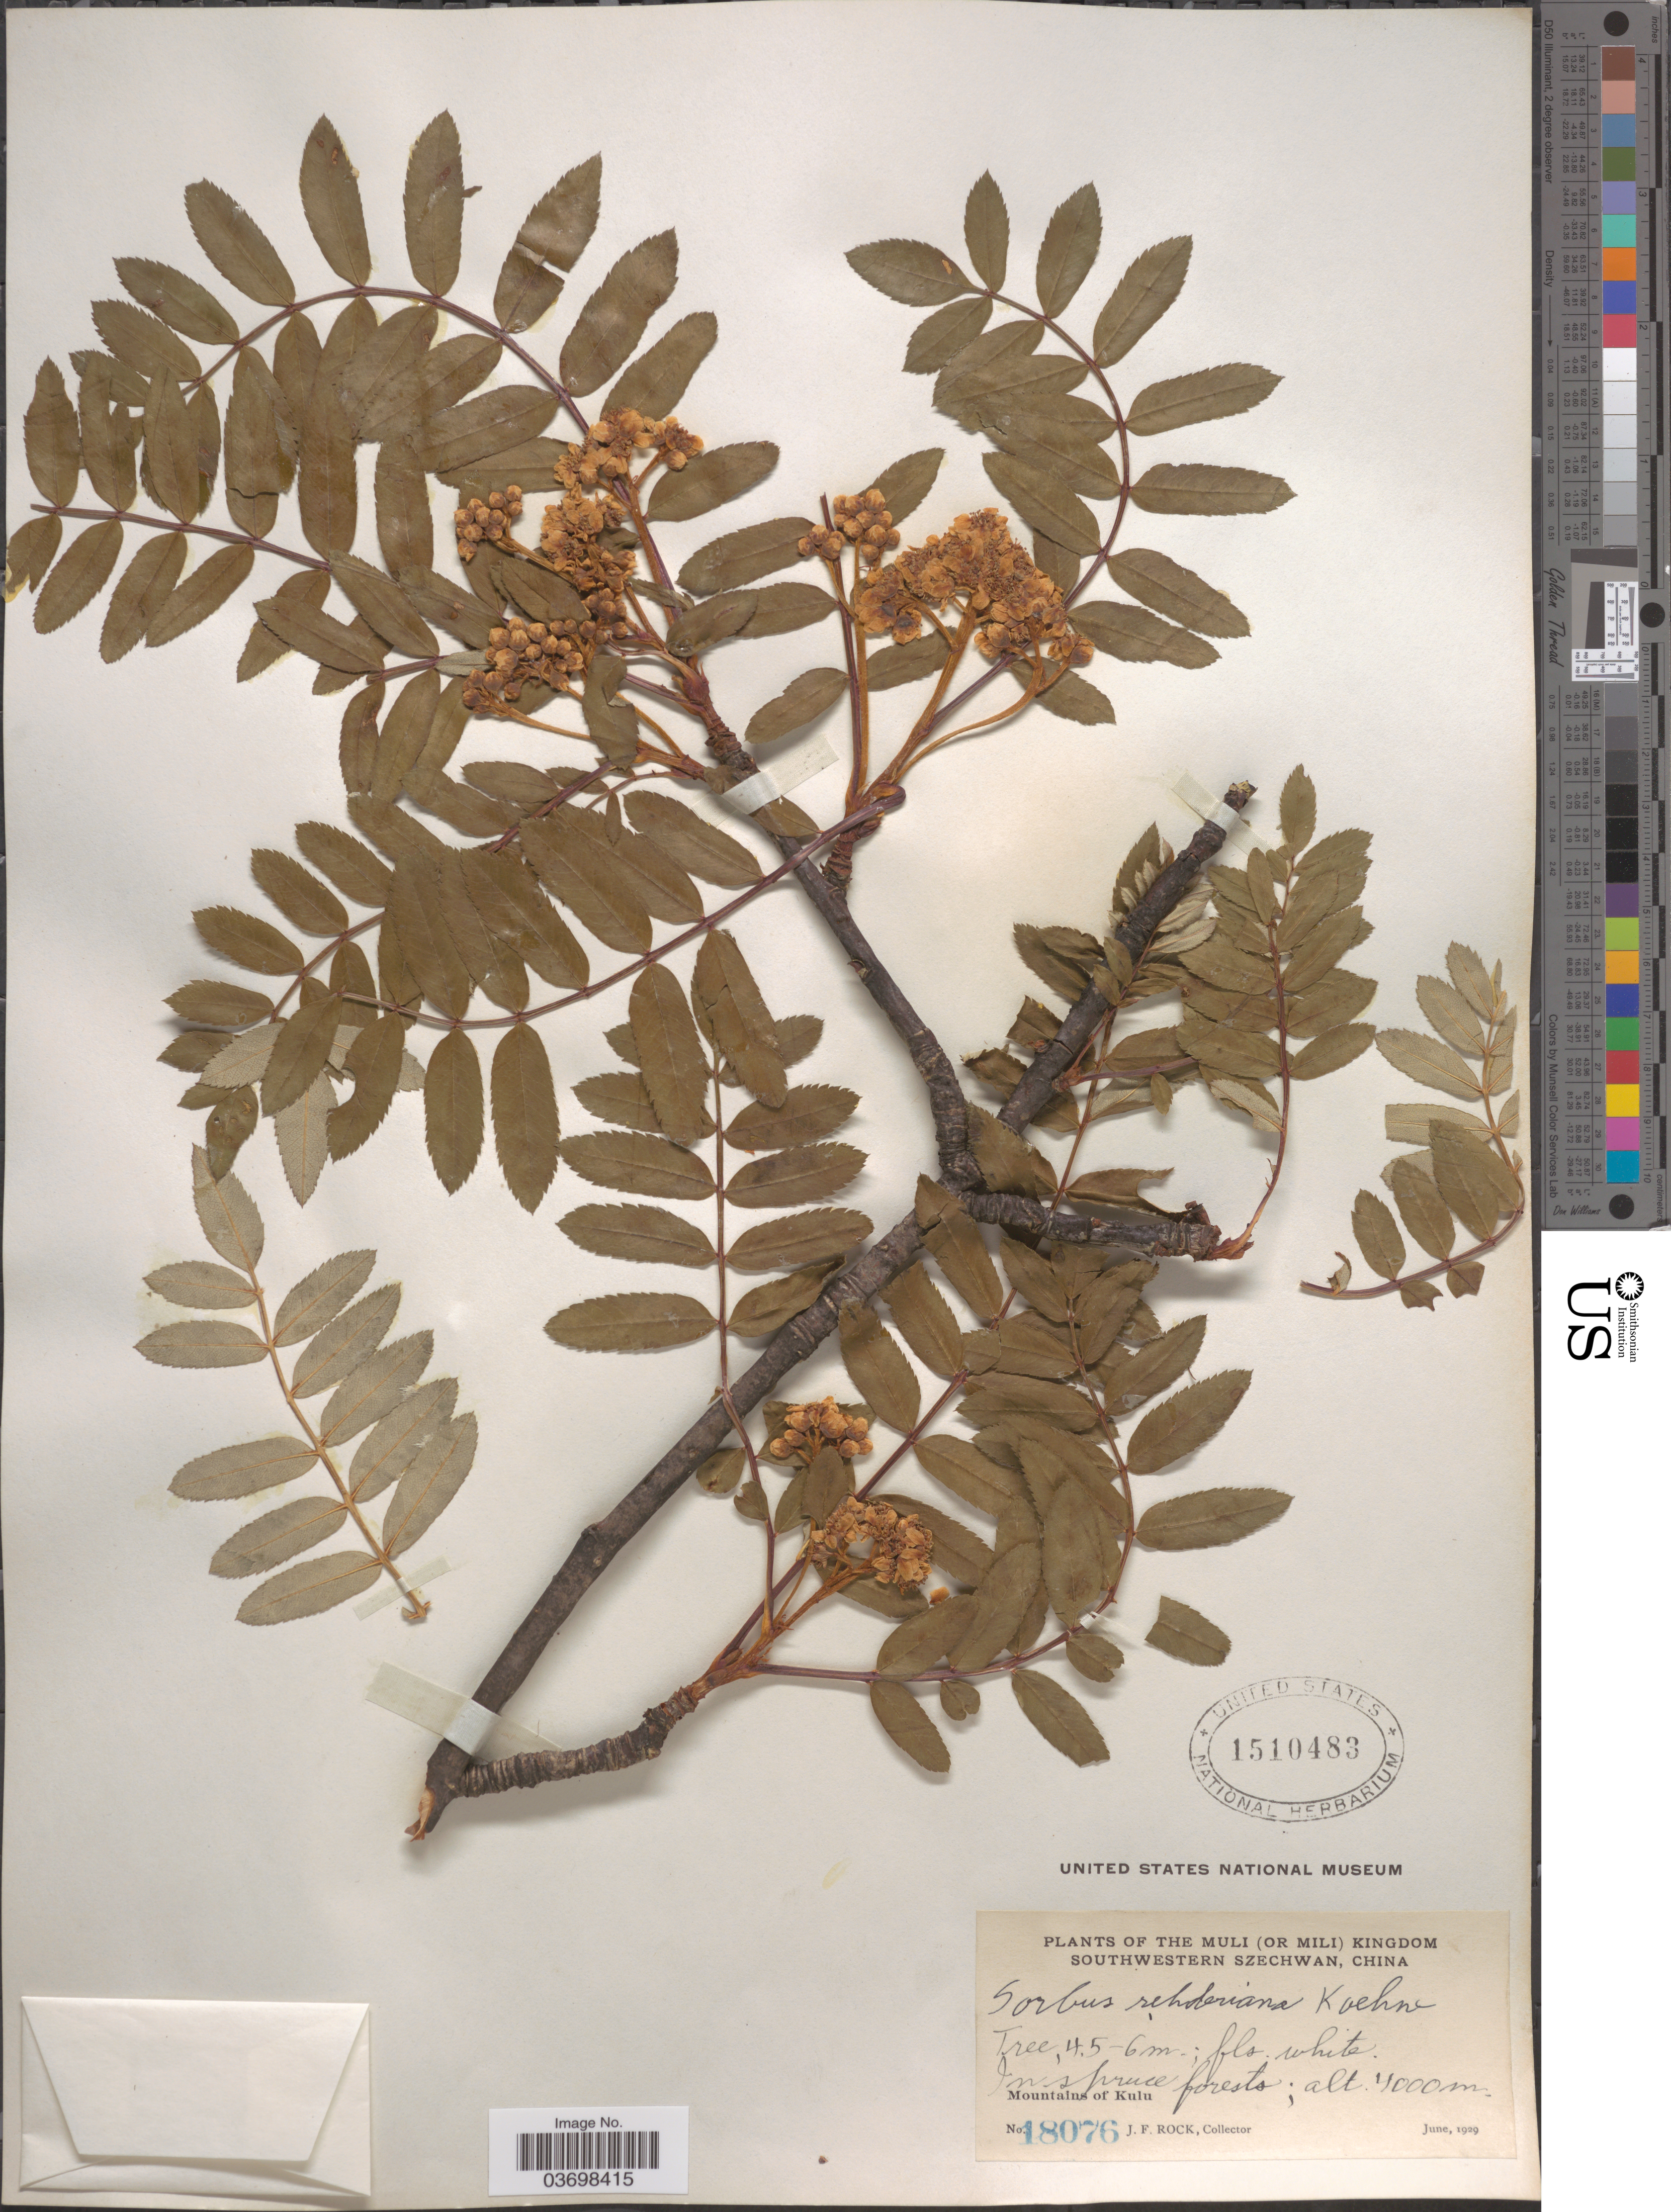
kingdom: Plantae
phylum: Tracheophyta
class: Magnoliopsida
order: Rosales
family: Rosaceae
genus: Sorbus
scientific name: Sorbus rehderiana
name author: Koehne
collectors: J. Rock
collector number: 18076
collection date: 1929-06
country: China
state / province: Sichuan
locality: The Muli (or Mili) Kingdom, Southwestern Szechwan. Mountains of Kulu.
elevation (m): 4000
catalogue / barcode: US 1510483